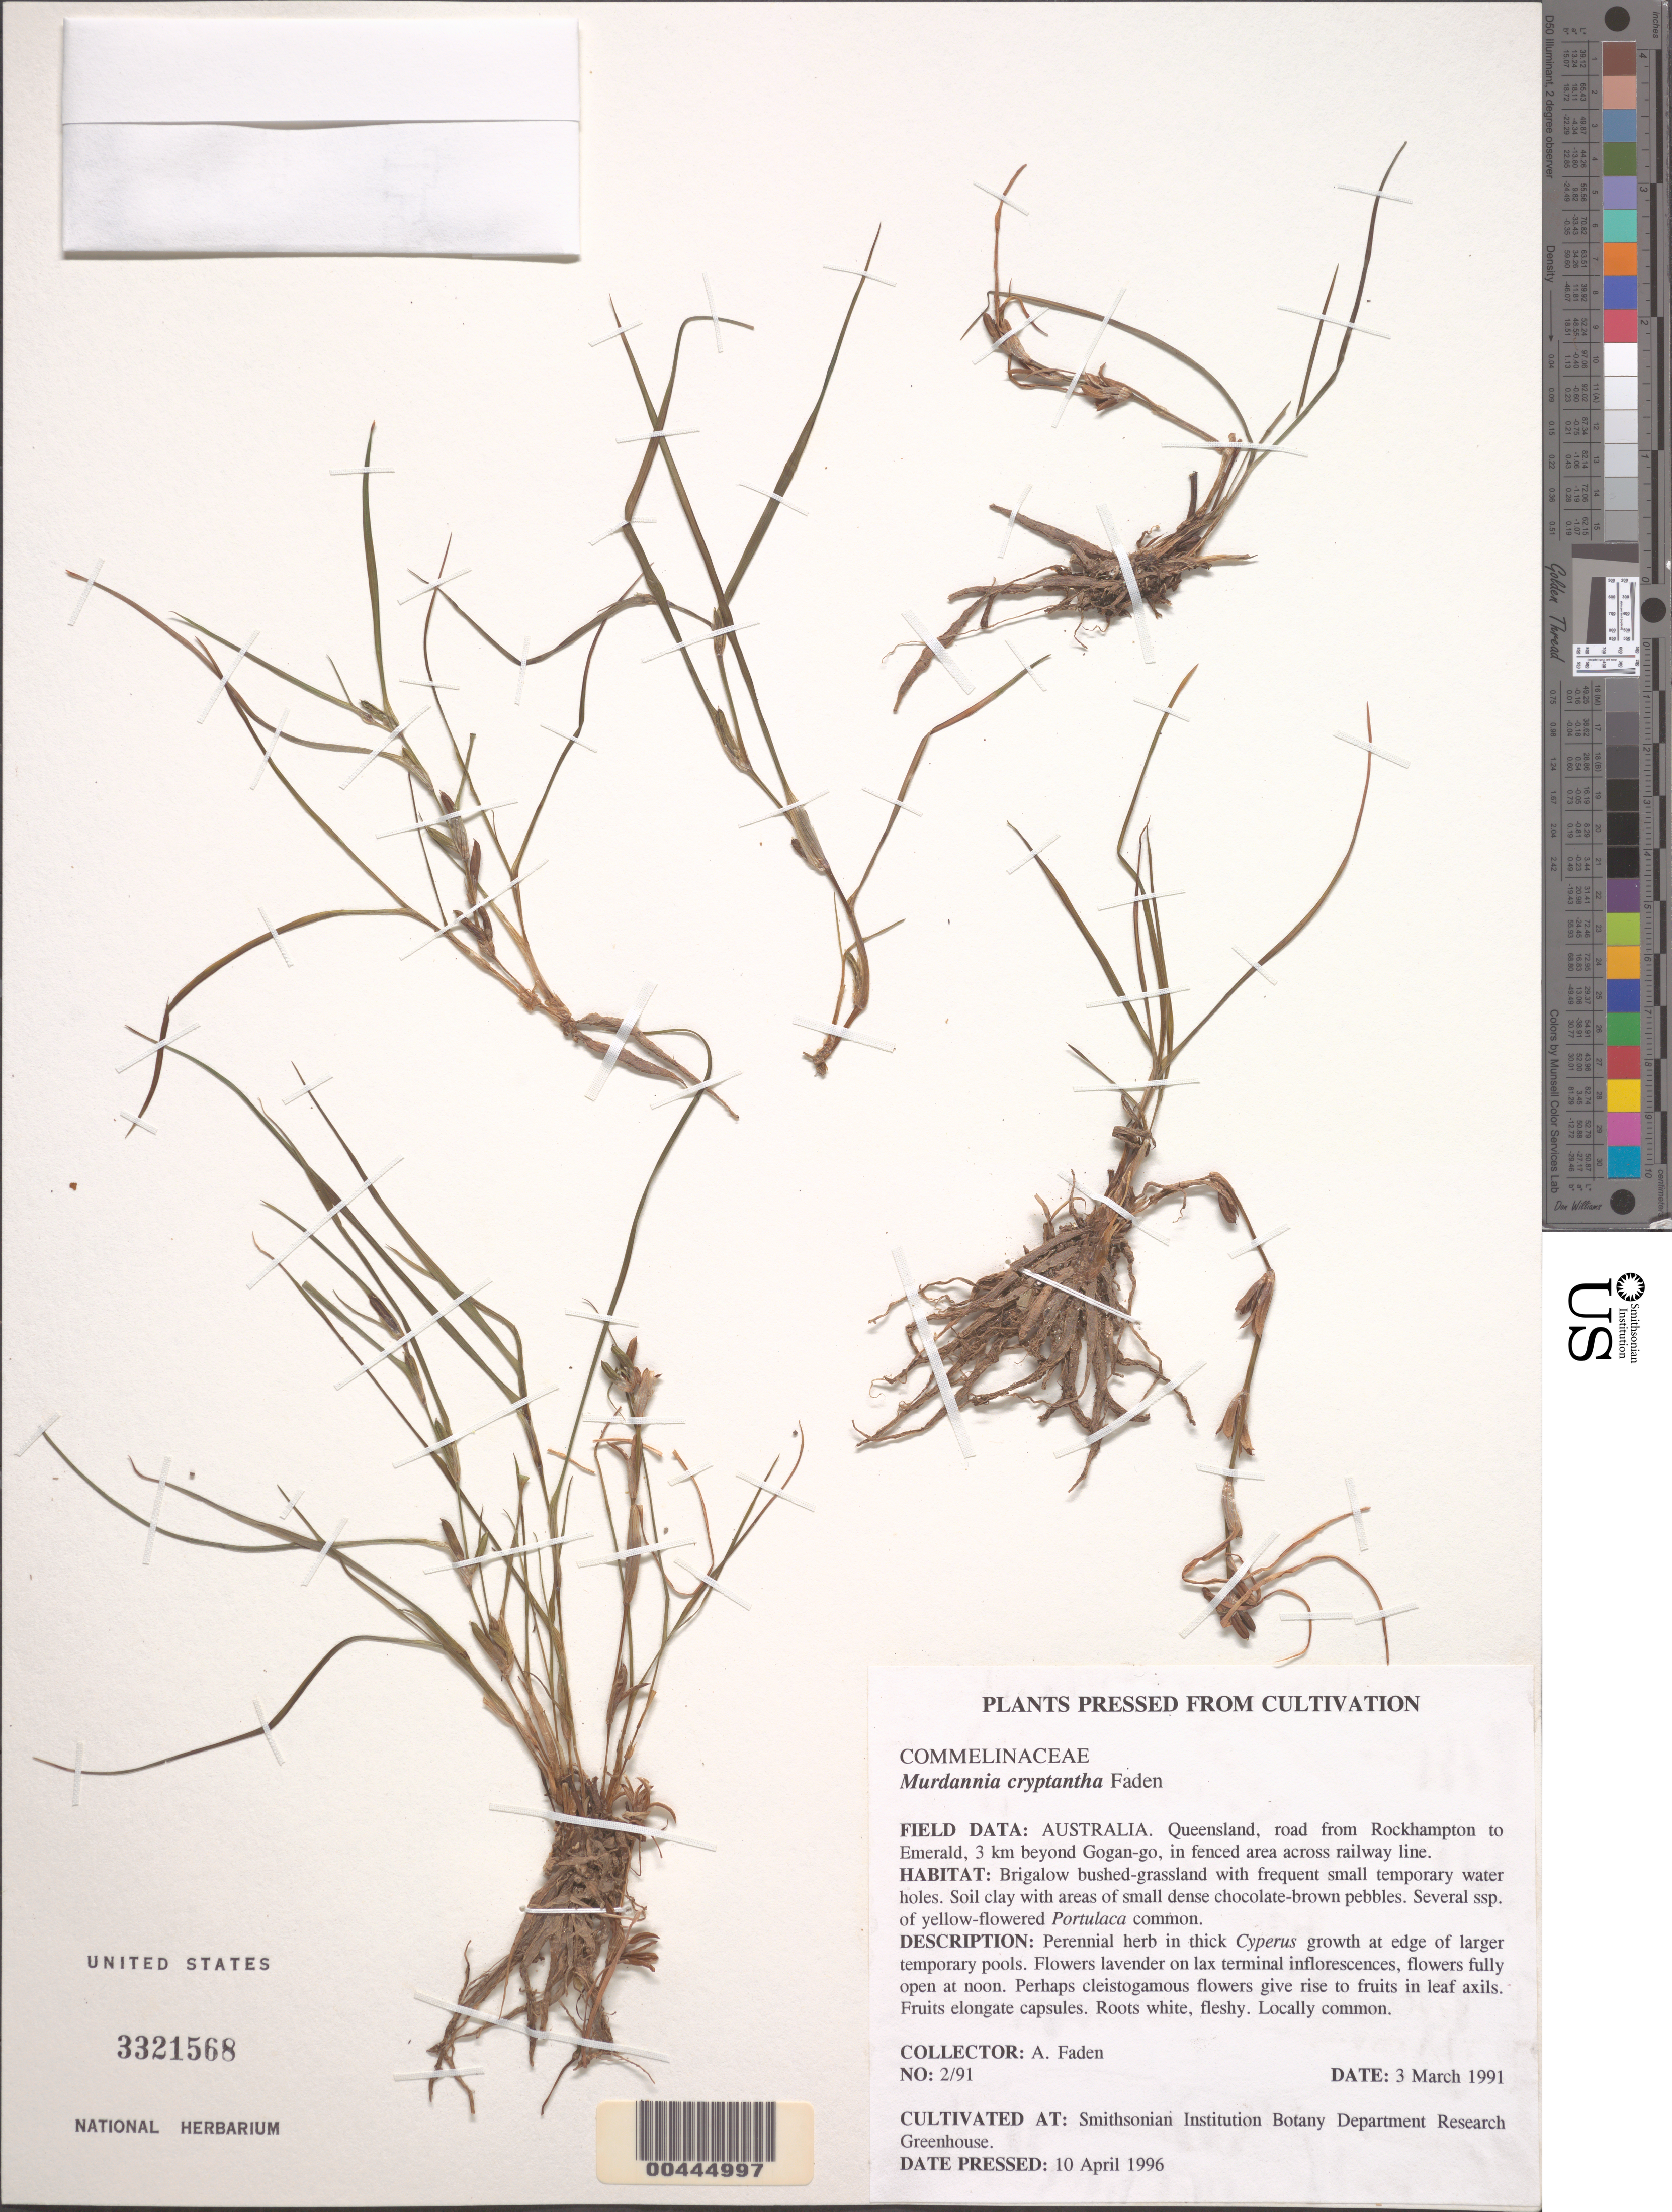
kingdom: Plantae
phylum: Tracheophyta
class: Liliopsida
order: Commelinales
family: Commelinaceae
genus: Murdannia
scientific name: Murdannia cryptantha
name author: Faden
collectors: R. B. Faden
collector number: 2/91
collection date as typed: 03 Mar 1991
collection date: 1991-03-03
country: Australia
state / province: Queensland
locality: From rockhampton to emerald, gogan-go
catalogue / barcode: US 3321568